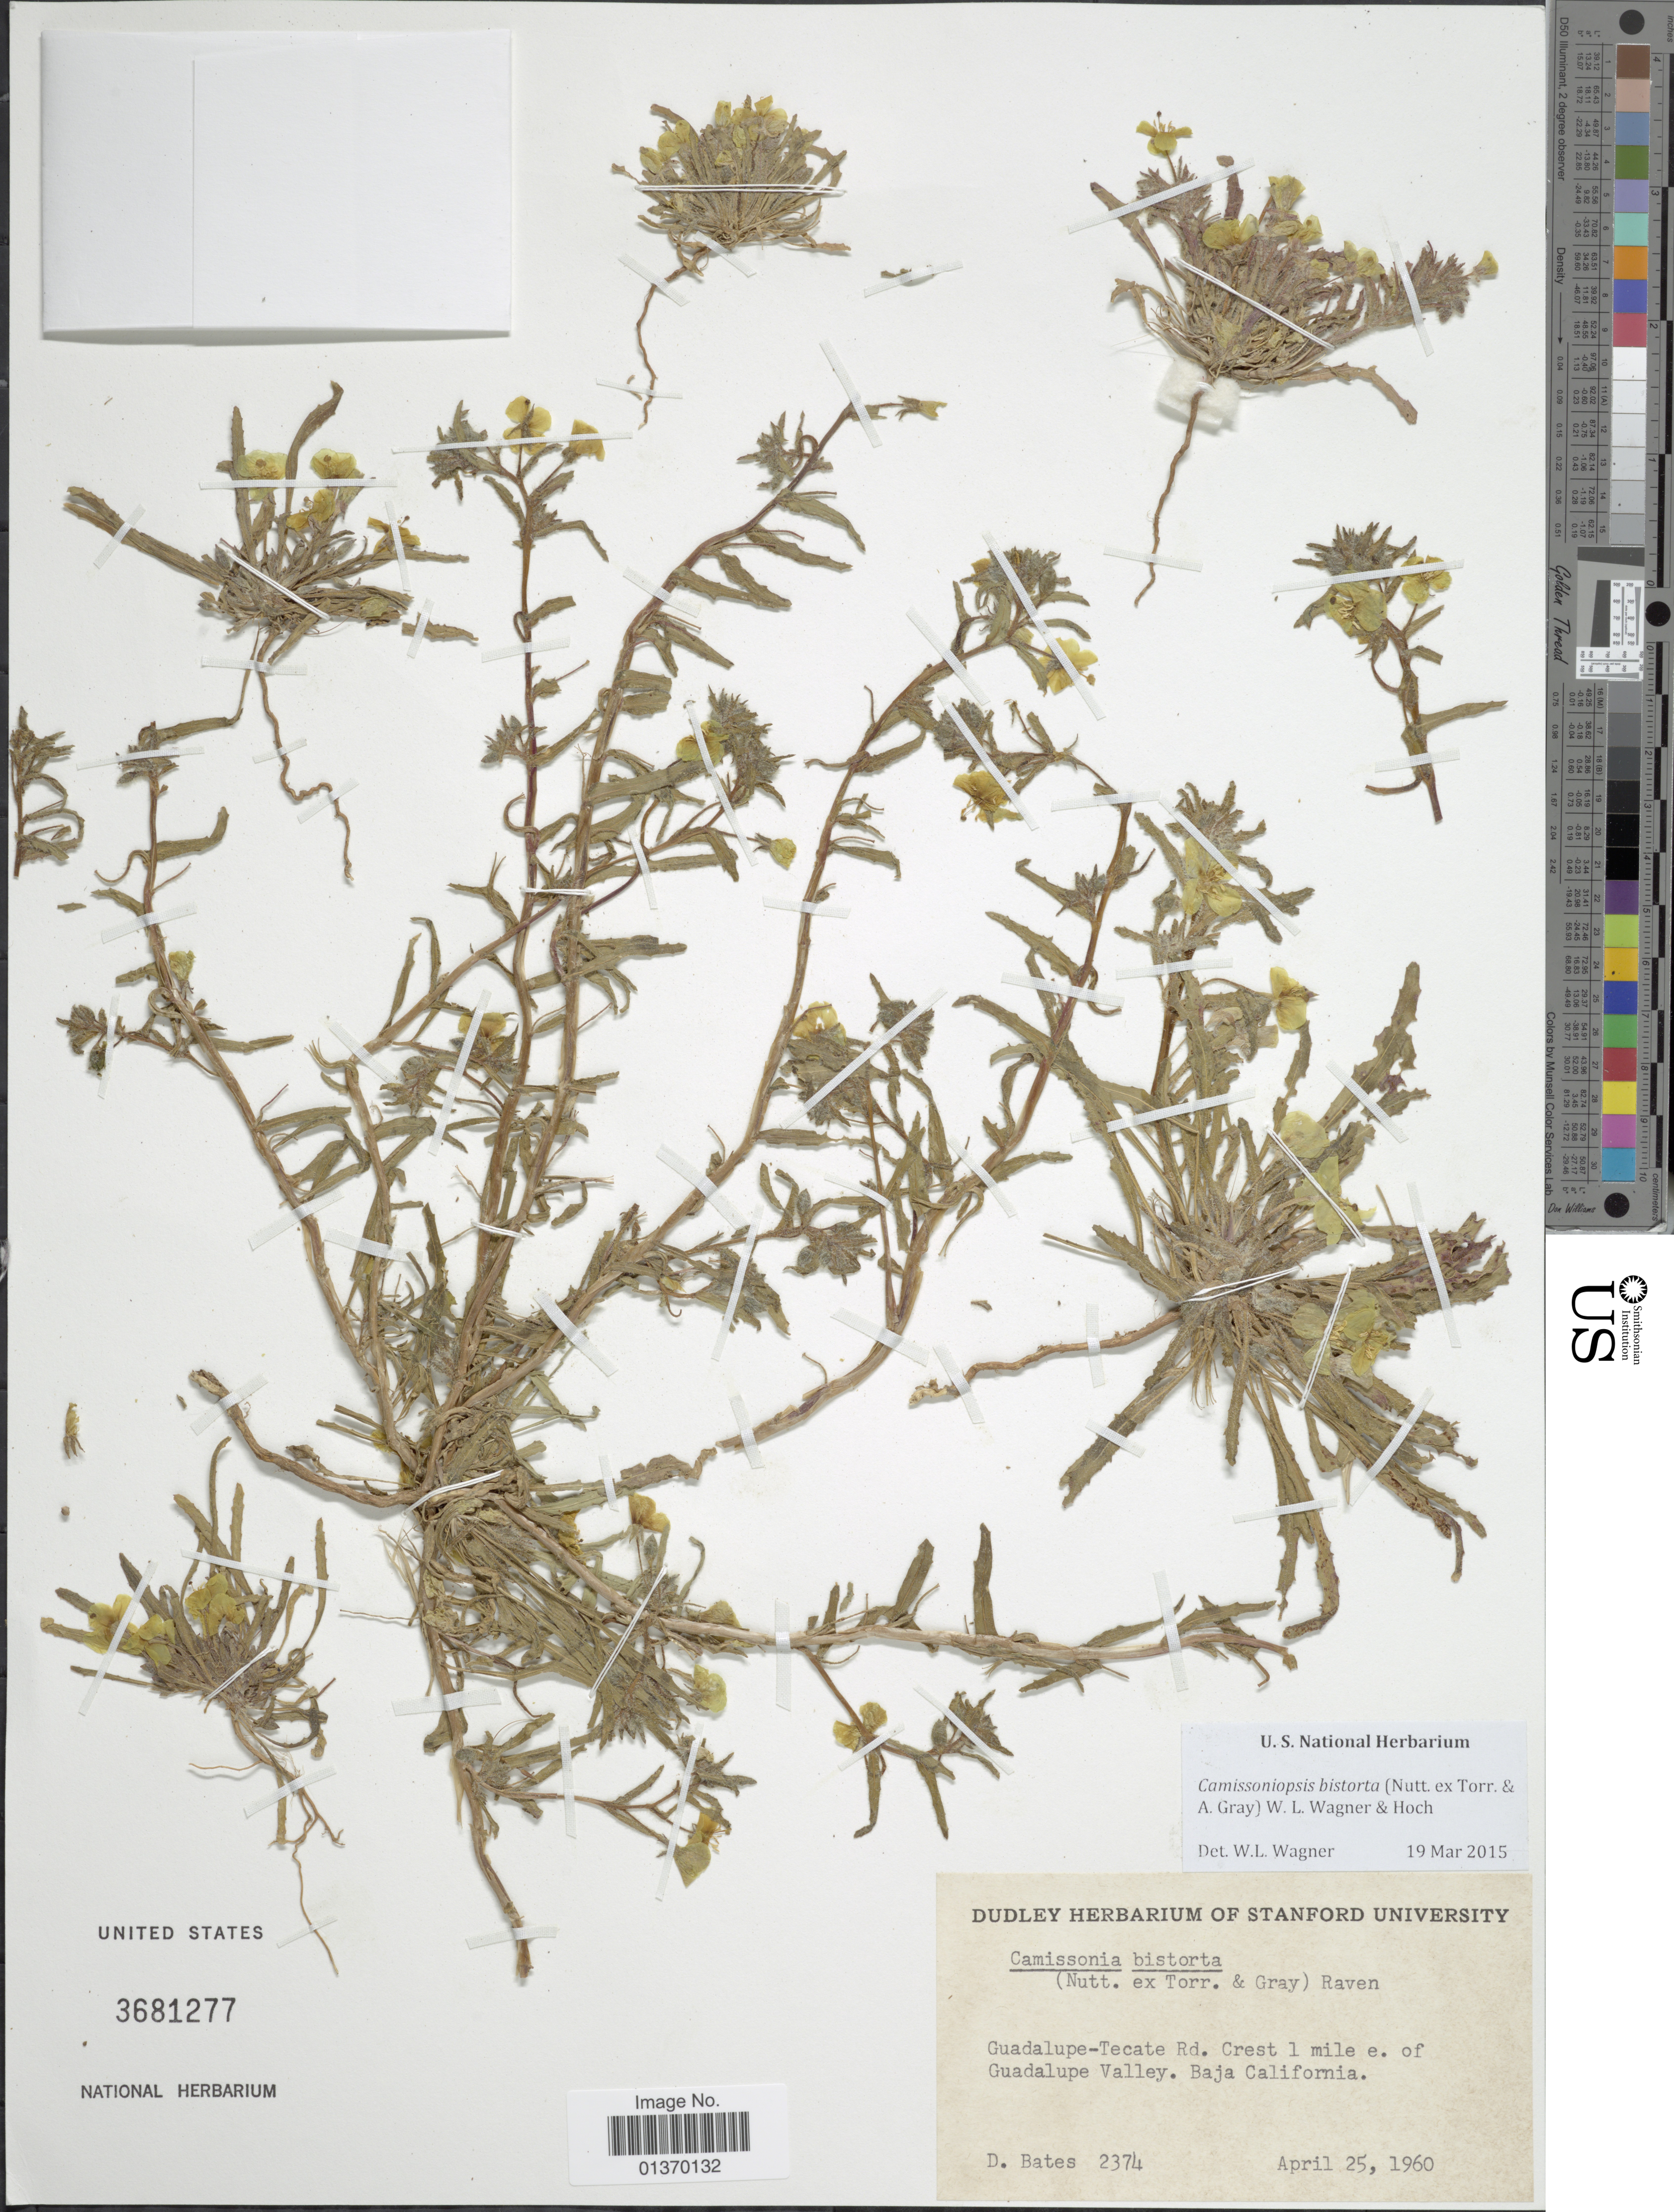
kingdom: Plantae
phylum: Tracheophyta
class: Magnoliopsida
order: Myrtales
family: Onagraceae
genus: Camissoniopsis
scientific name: Camissoniopsis bistorta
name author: (Nutt. ex Torr. & A. Gray) W.L. Wagner & Hoch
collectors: D. Bates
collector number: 2374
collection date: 1960-04-25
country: Mexico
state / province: Baja California Norte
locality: Guadalupe-Tecate Rd. Crest 1 mile e. of Guadalupe Valley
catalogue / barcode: US 3681277